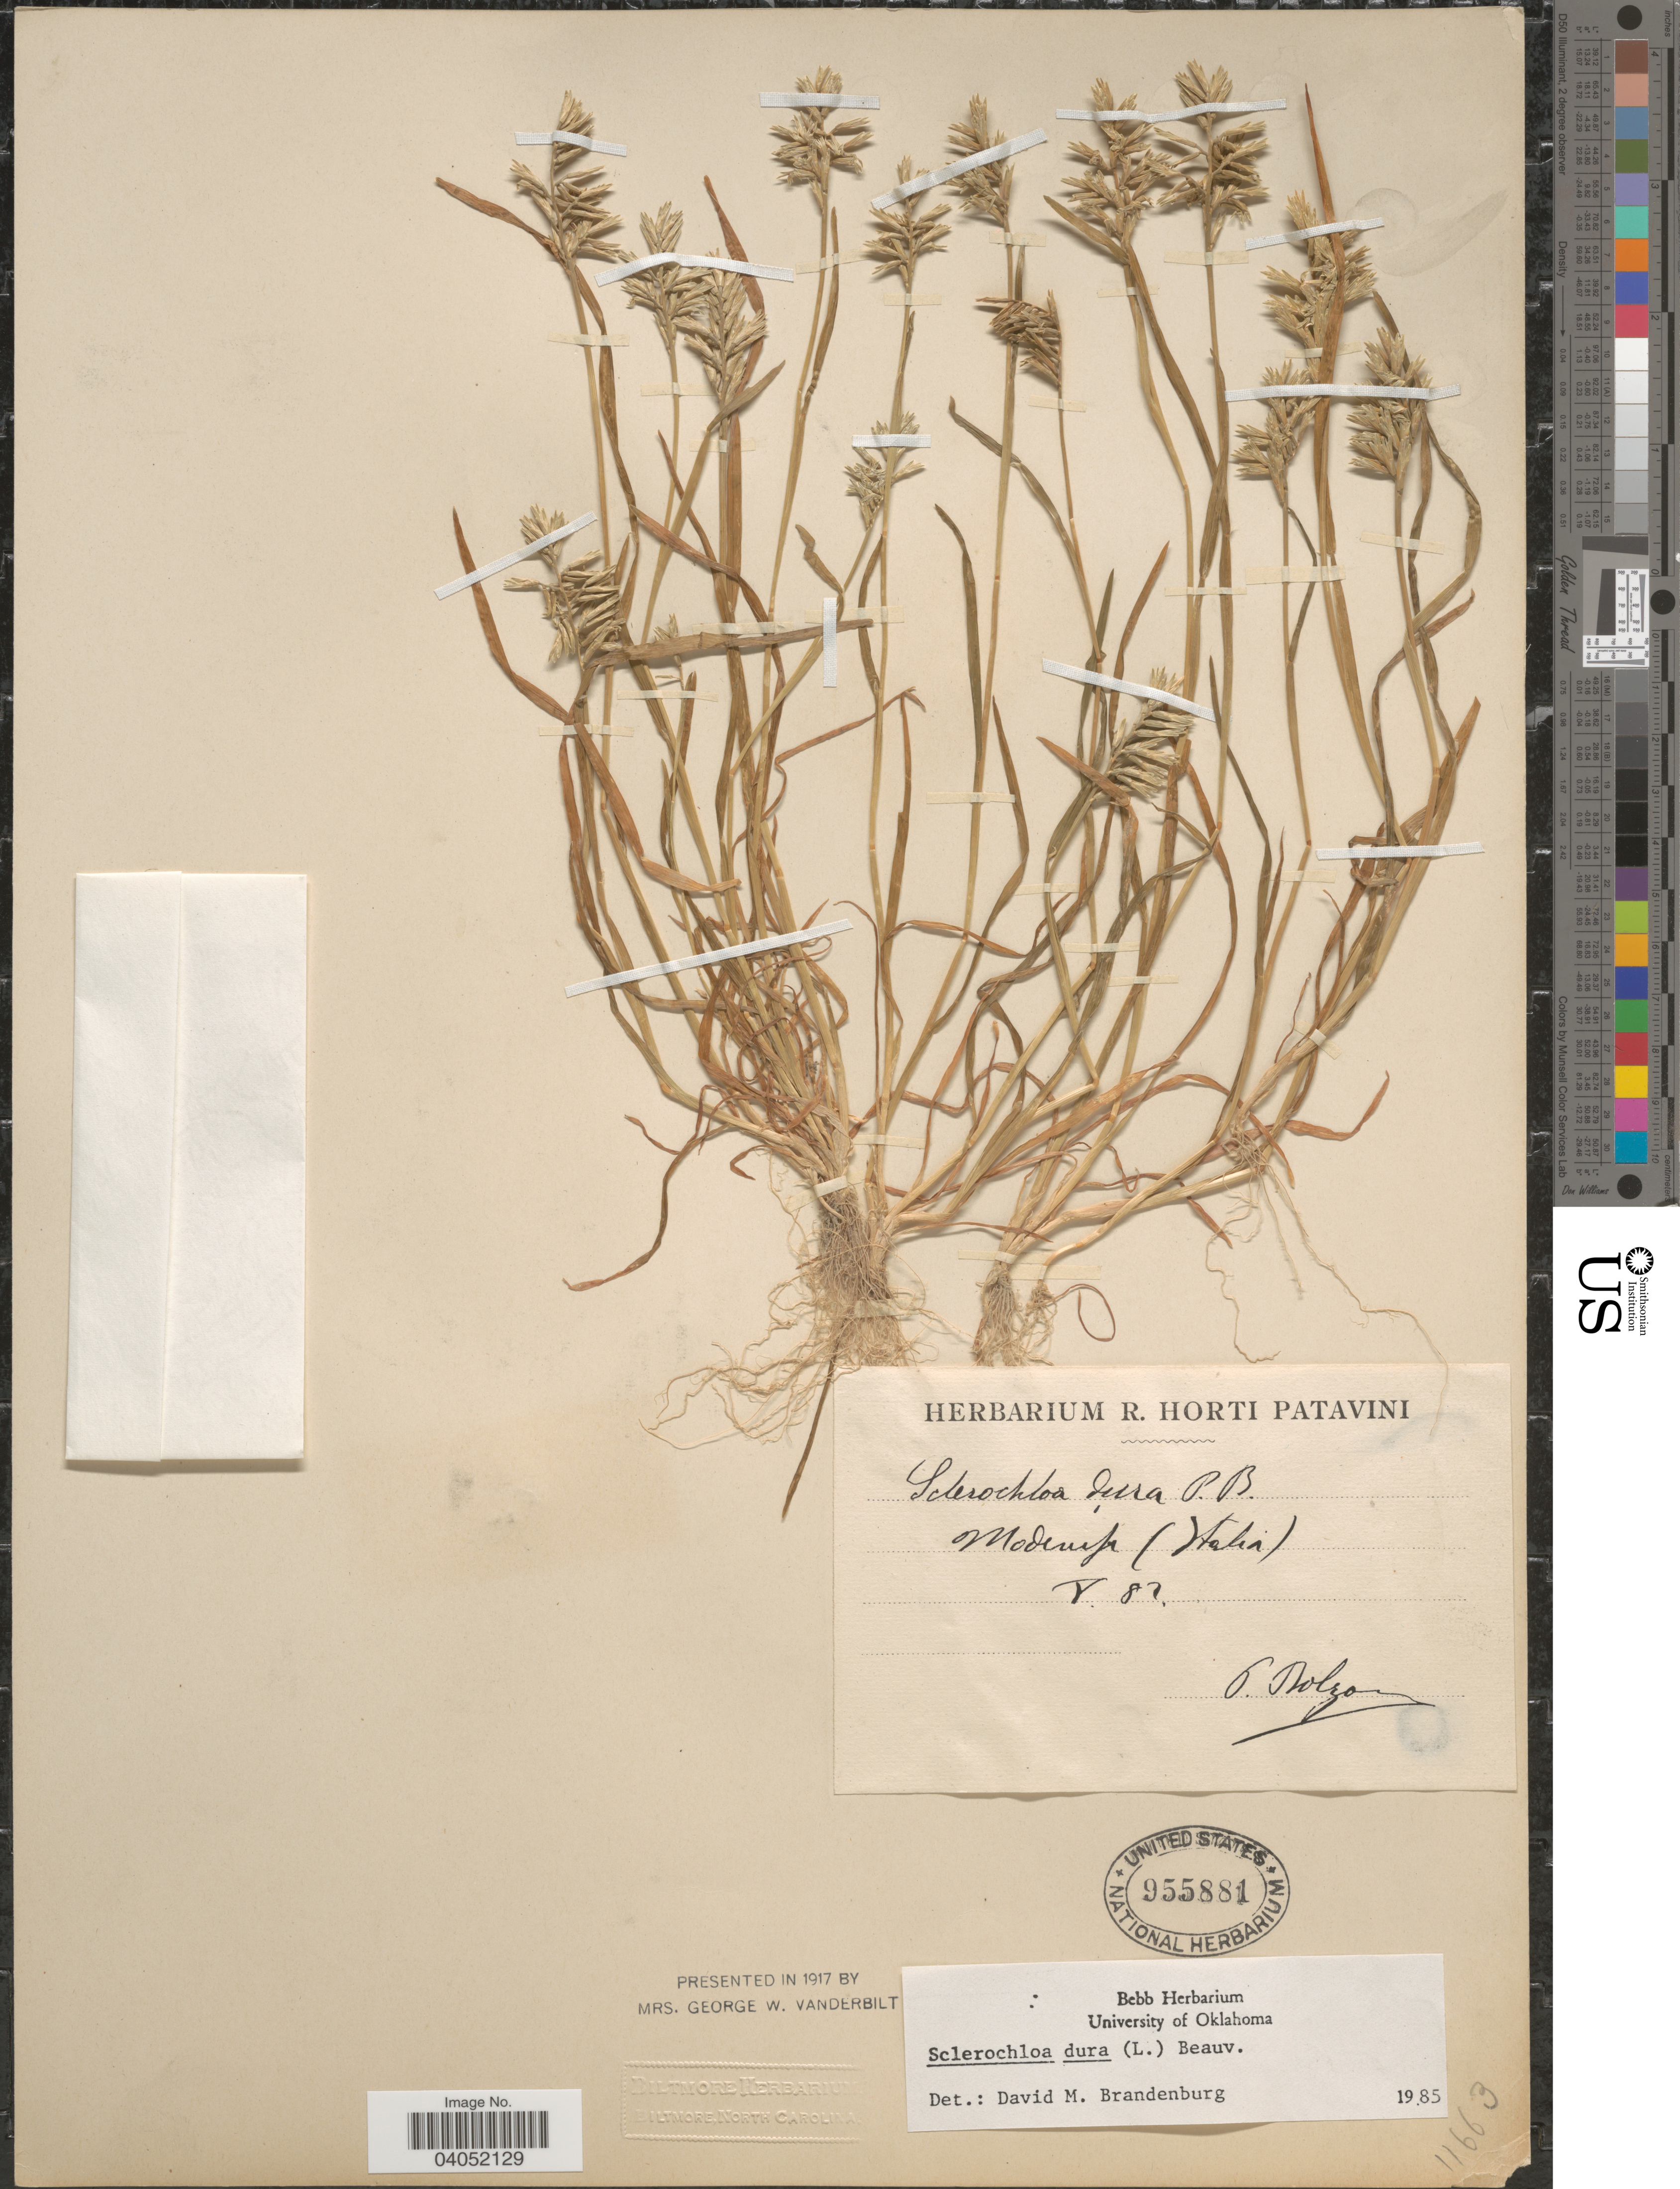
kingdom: Plantae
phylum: Tracheophyta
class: Liliopsida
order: Poales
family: Poaceae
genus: Sclerochloa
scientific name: Sclerochloa dura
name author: (L.) P. Beauv.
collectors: P. Bolzon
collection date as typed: Transcribed d/m/y: /5/82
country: Italy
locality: Modenipi (Italia).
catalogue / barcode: US 955881